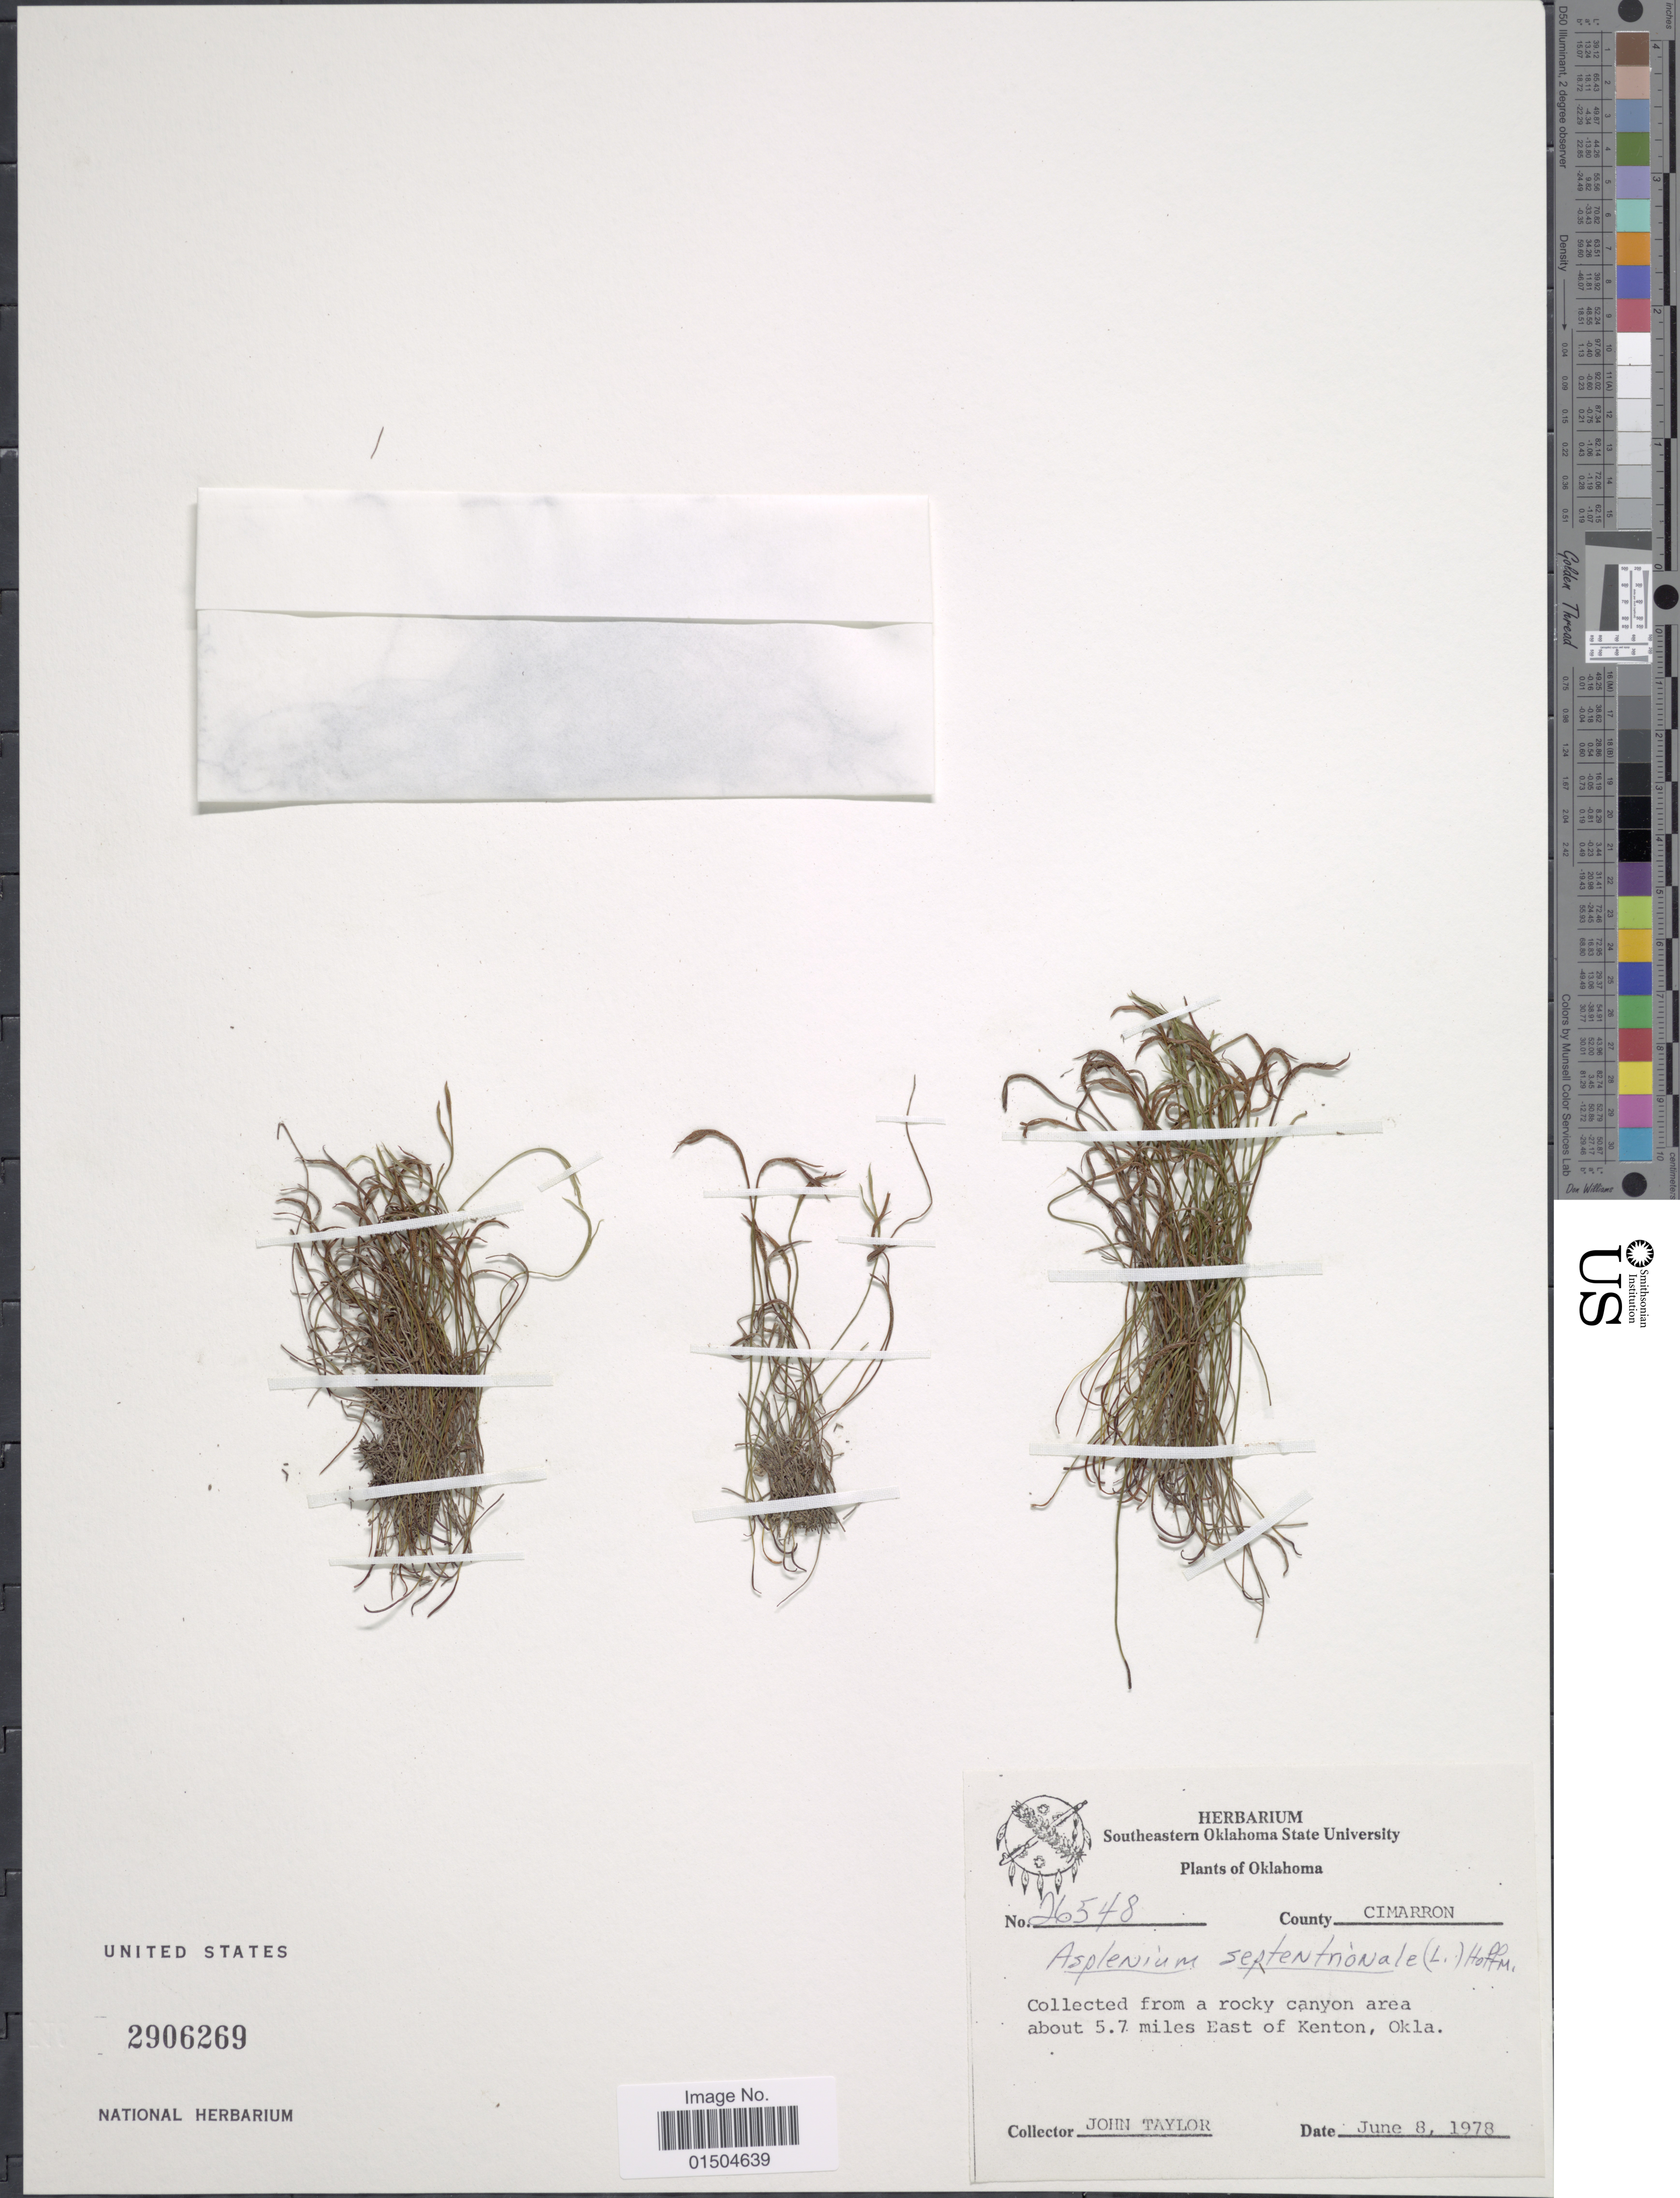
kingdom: Plantae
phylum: Tracheophyta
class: Polypodiopsida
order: Polypodiales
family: Aspleniaceae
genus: Asplenium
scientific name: Asplenium septentrionale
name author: (L.) Hoffm.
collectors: J. Taylor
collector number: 26548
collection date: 1978-06-08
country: United States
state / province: Oklahoma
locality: County Cimarron. Collected from a rocky canyon area about 5.7 miles East of Kenton.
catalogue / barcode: US 2906269